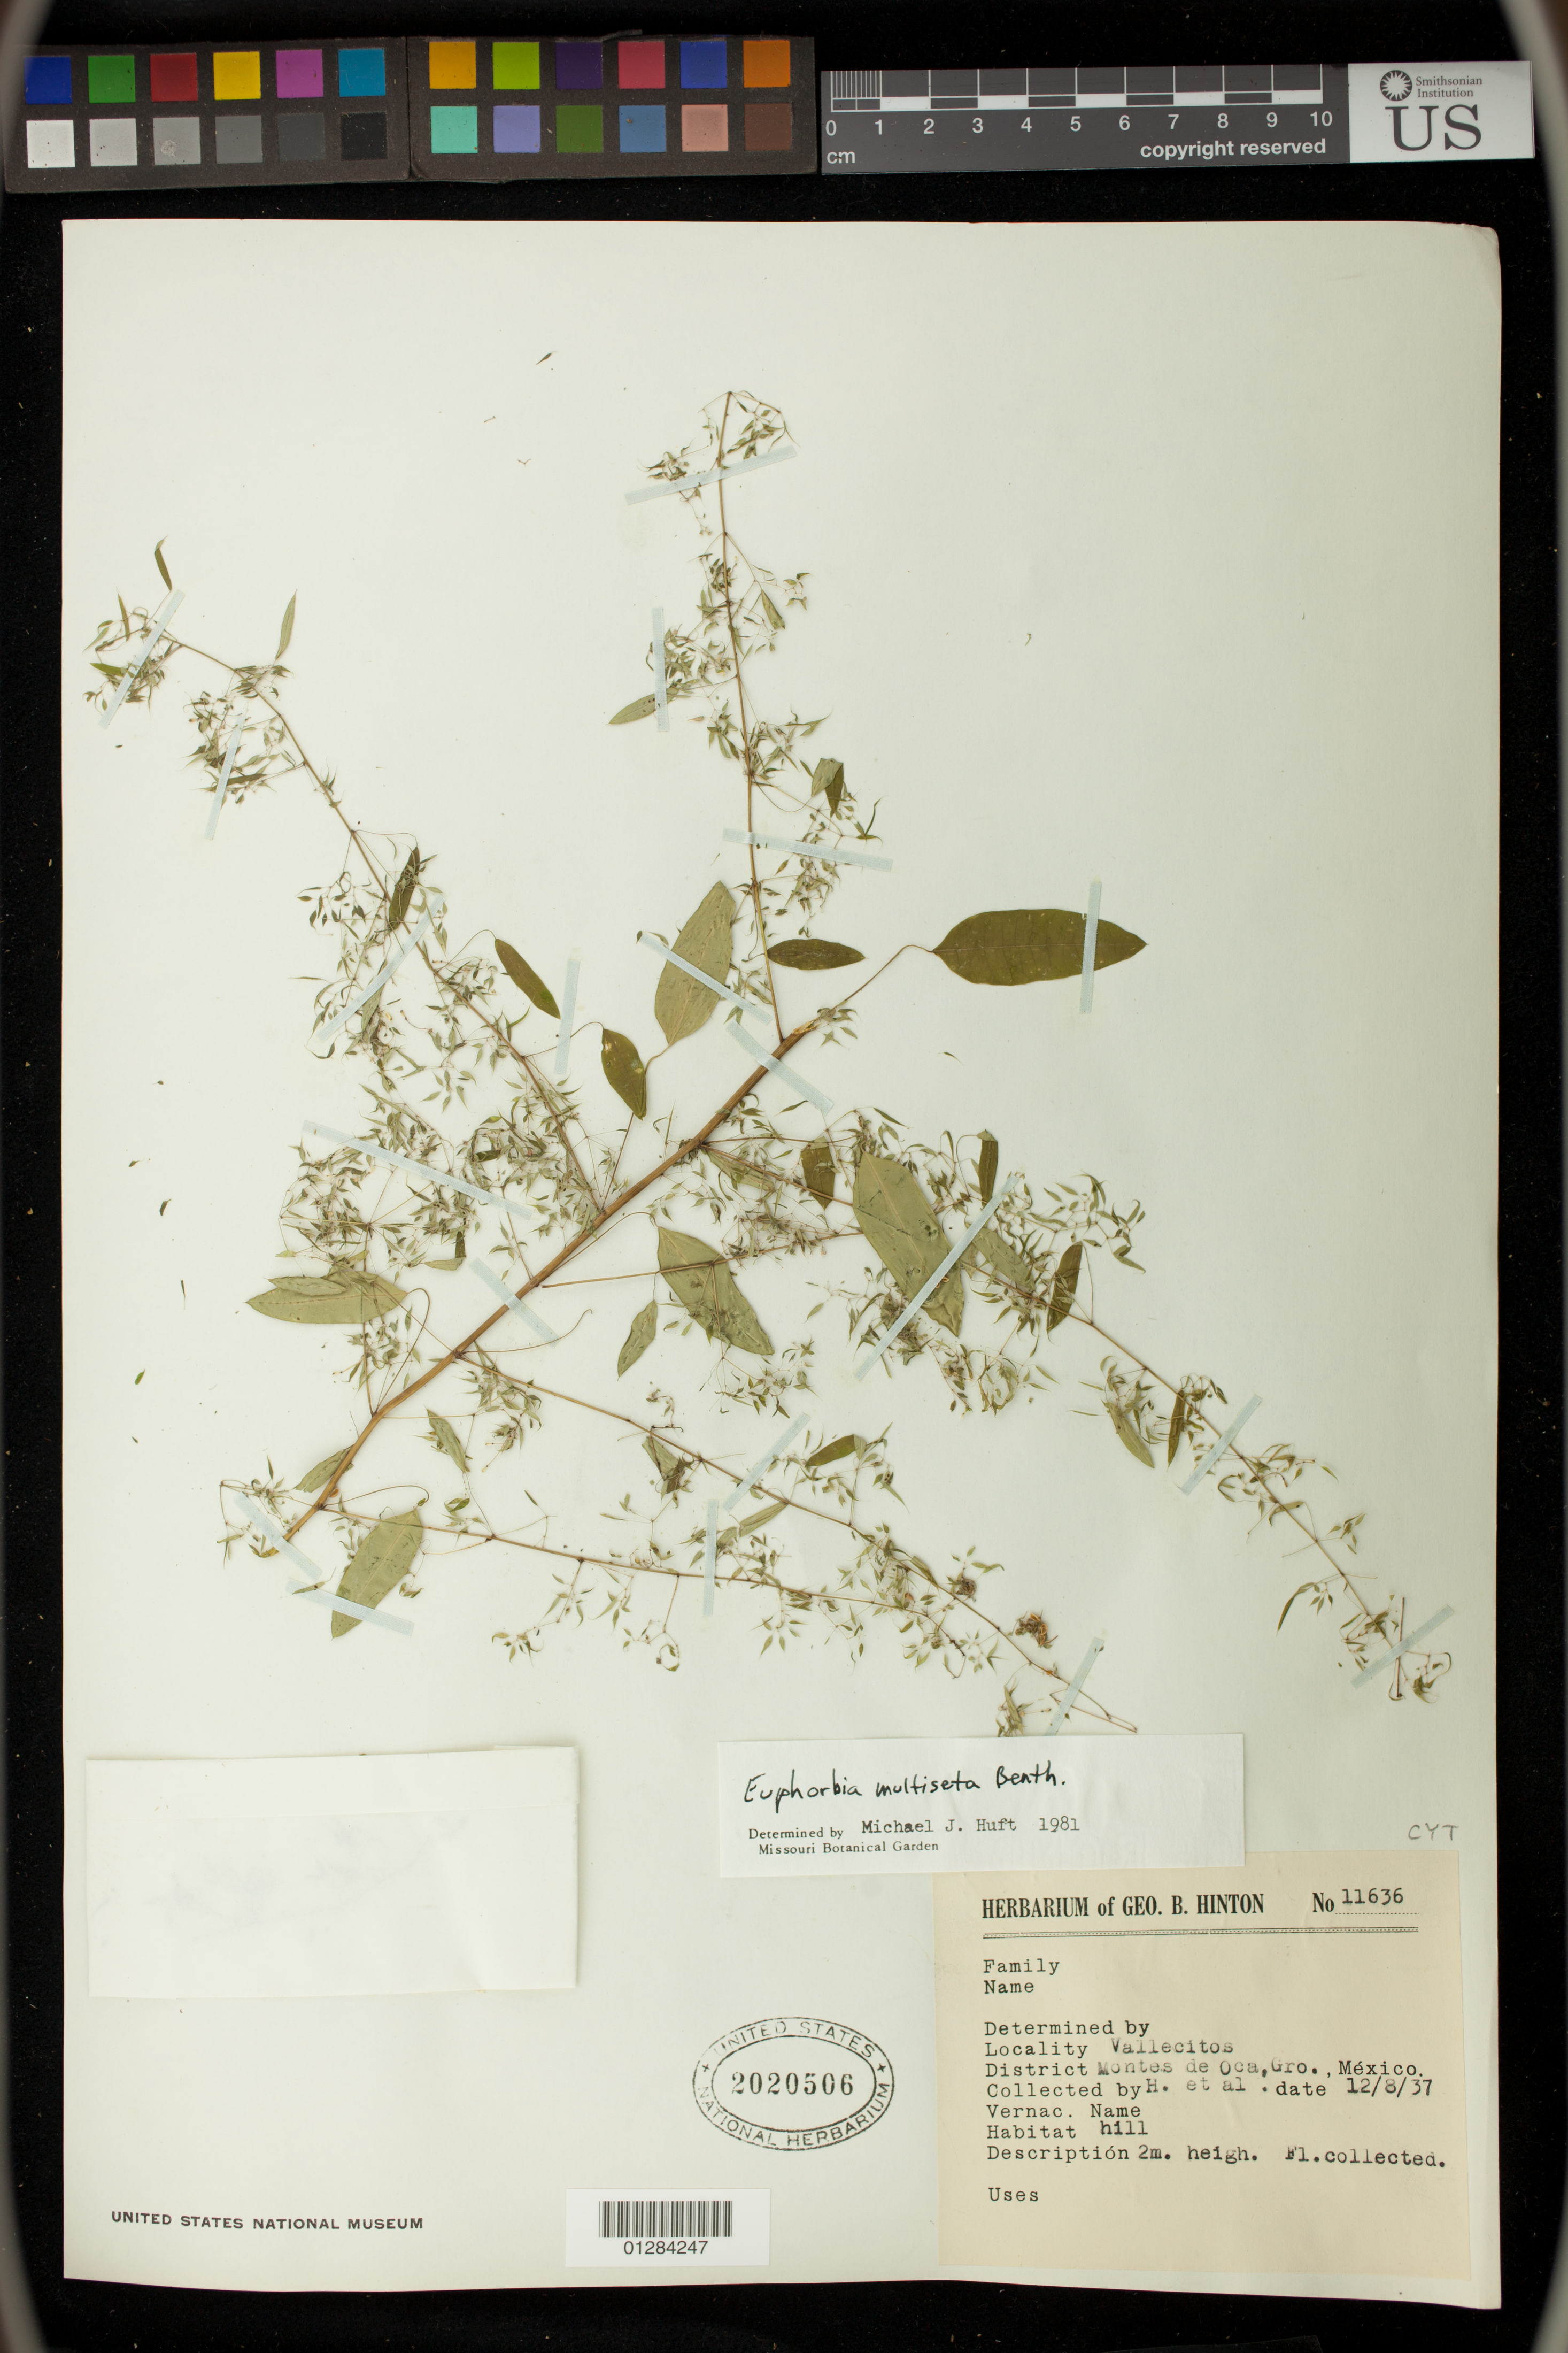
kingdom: Plantae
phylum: Tracheophyta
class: Magnoliopsida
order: Malpighiales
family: Euphorbiaceae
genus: Euphorbia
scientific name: Euphorbia multiseta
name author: Benth.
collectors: G. B. Hinton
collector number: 11636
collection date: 1937-12-08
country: Mexico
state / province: Guerrero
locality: Locality Vallecitos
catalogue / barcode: US 2020506